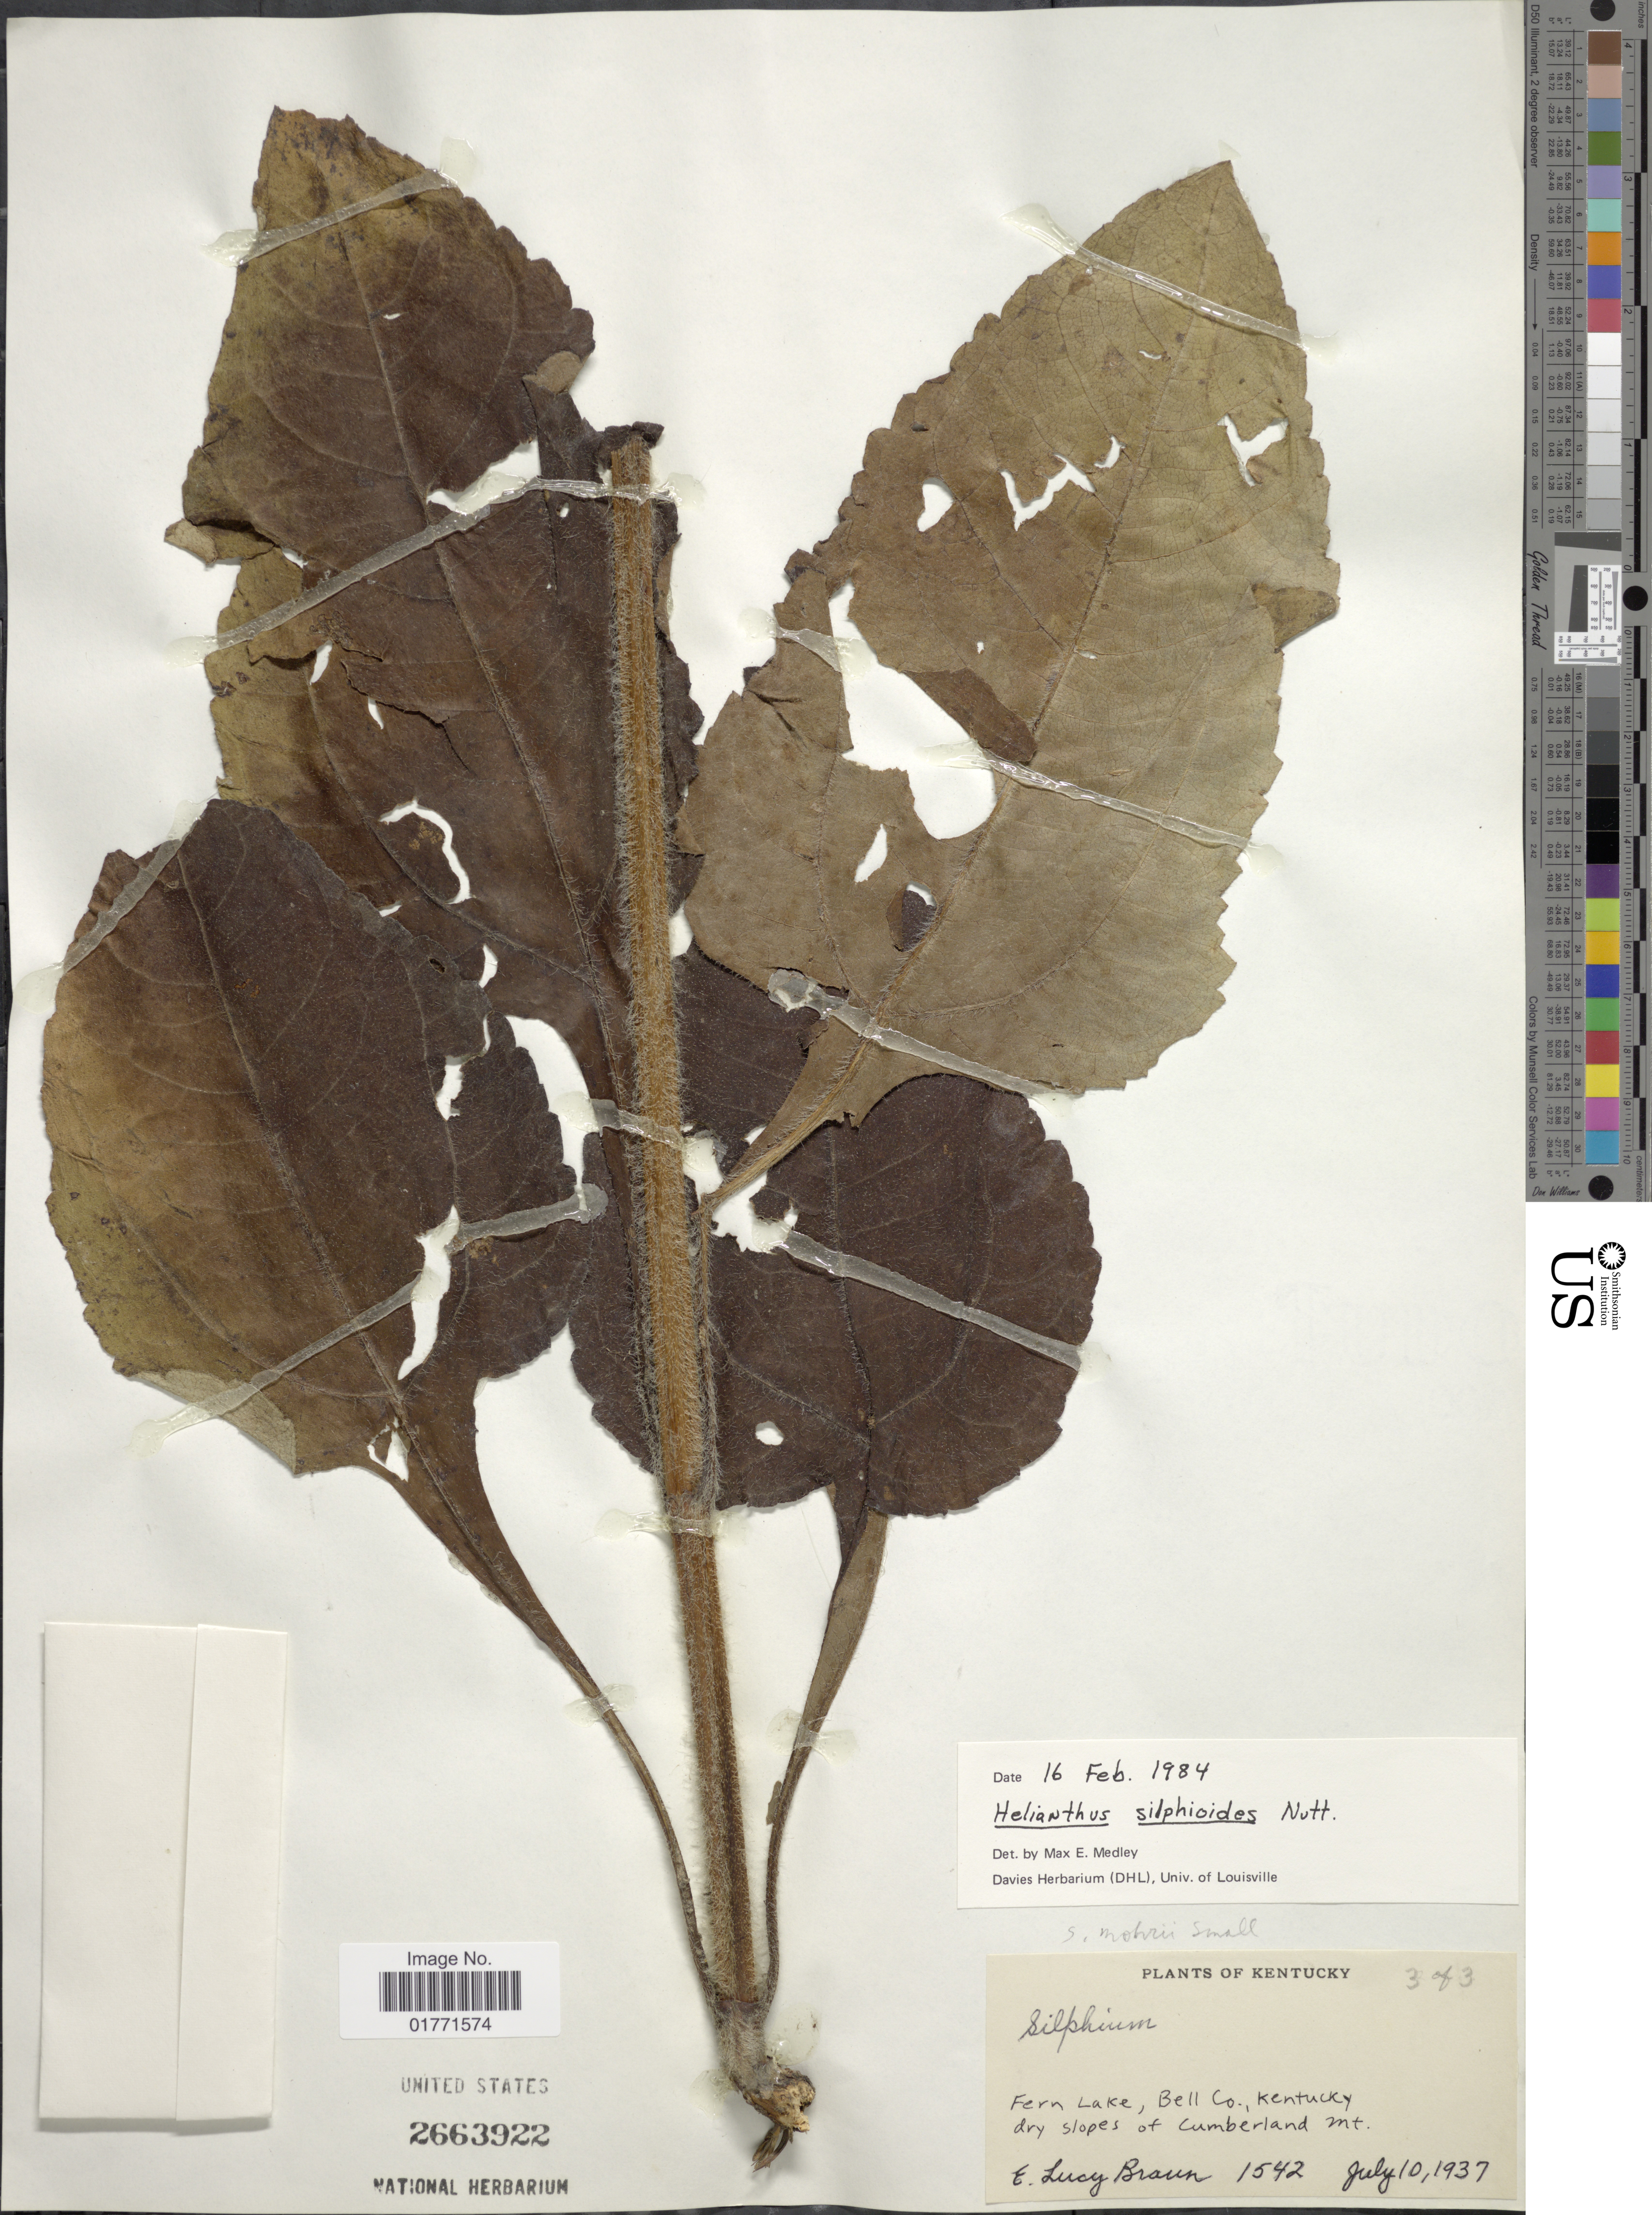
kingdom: Plantae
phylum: Tracheophyta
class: Magnoliopsida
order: Asterales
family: Asteraceae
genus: Helianthus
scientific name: Helianthus silphioides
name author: Nutt.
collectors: E. L. Braun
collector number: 1542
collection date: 1937-07-10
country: United States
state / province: Kentucky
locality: Fern Lake, Bell Co., Kentucky dry slopes of Cumberland Mt.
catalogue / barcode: US 2663922